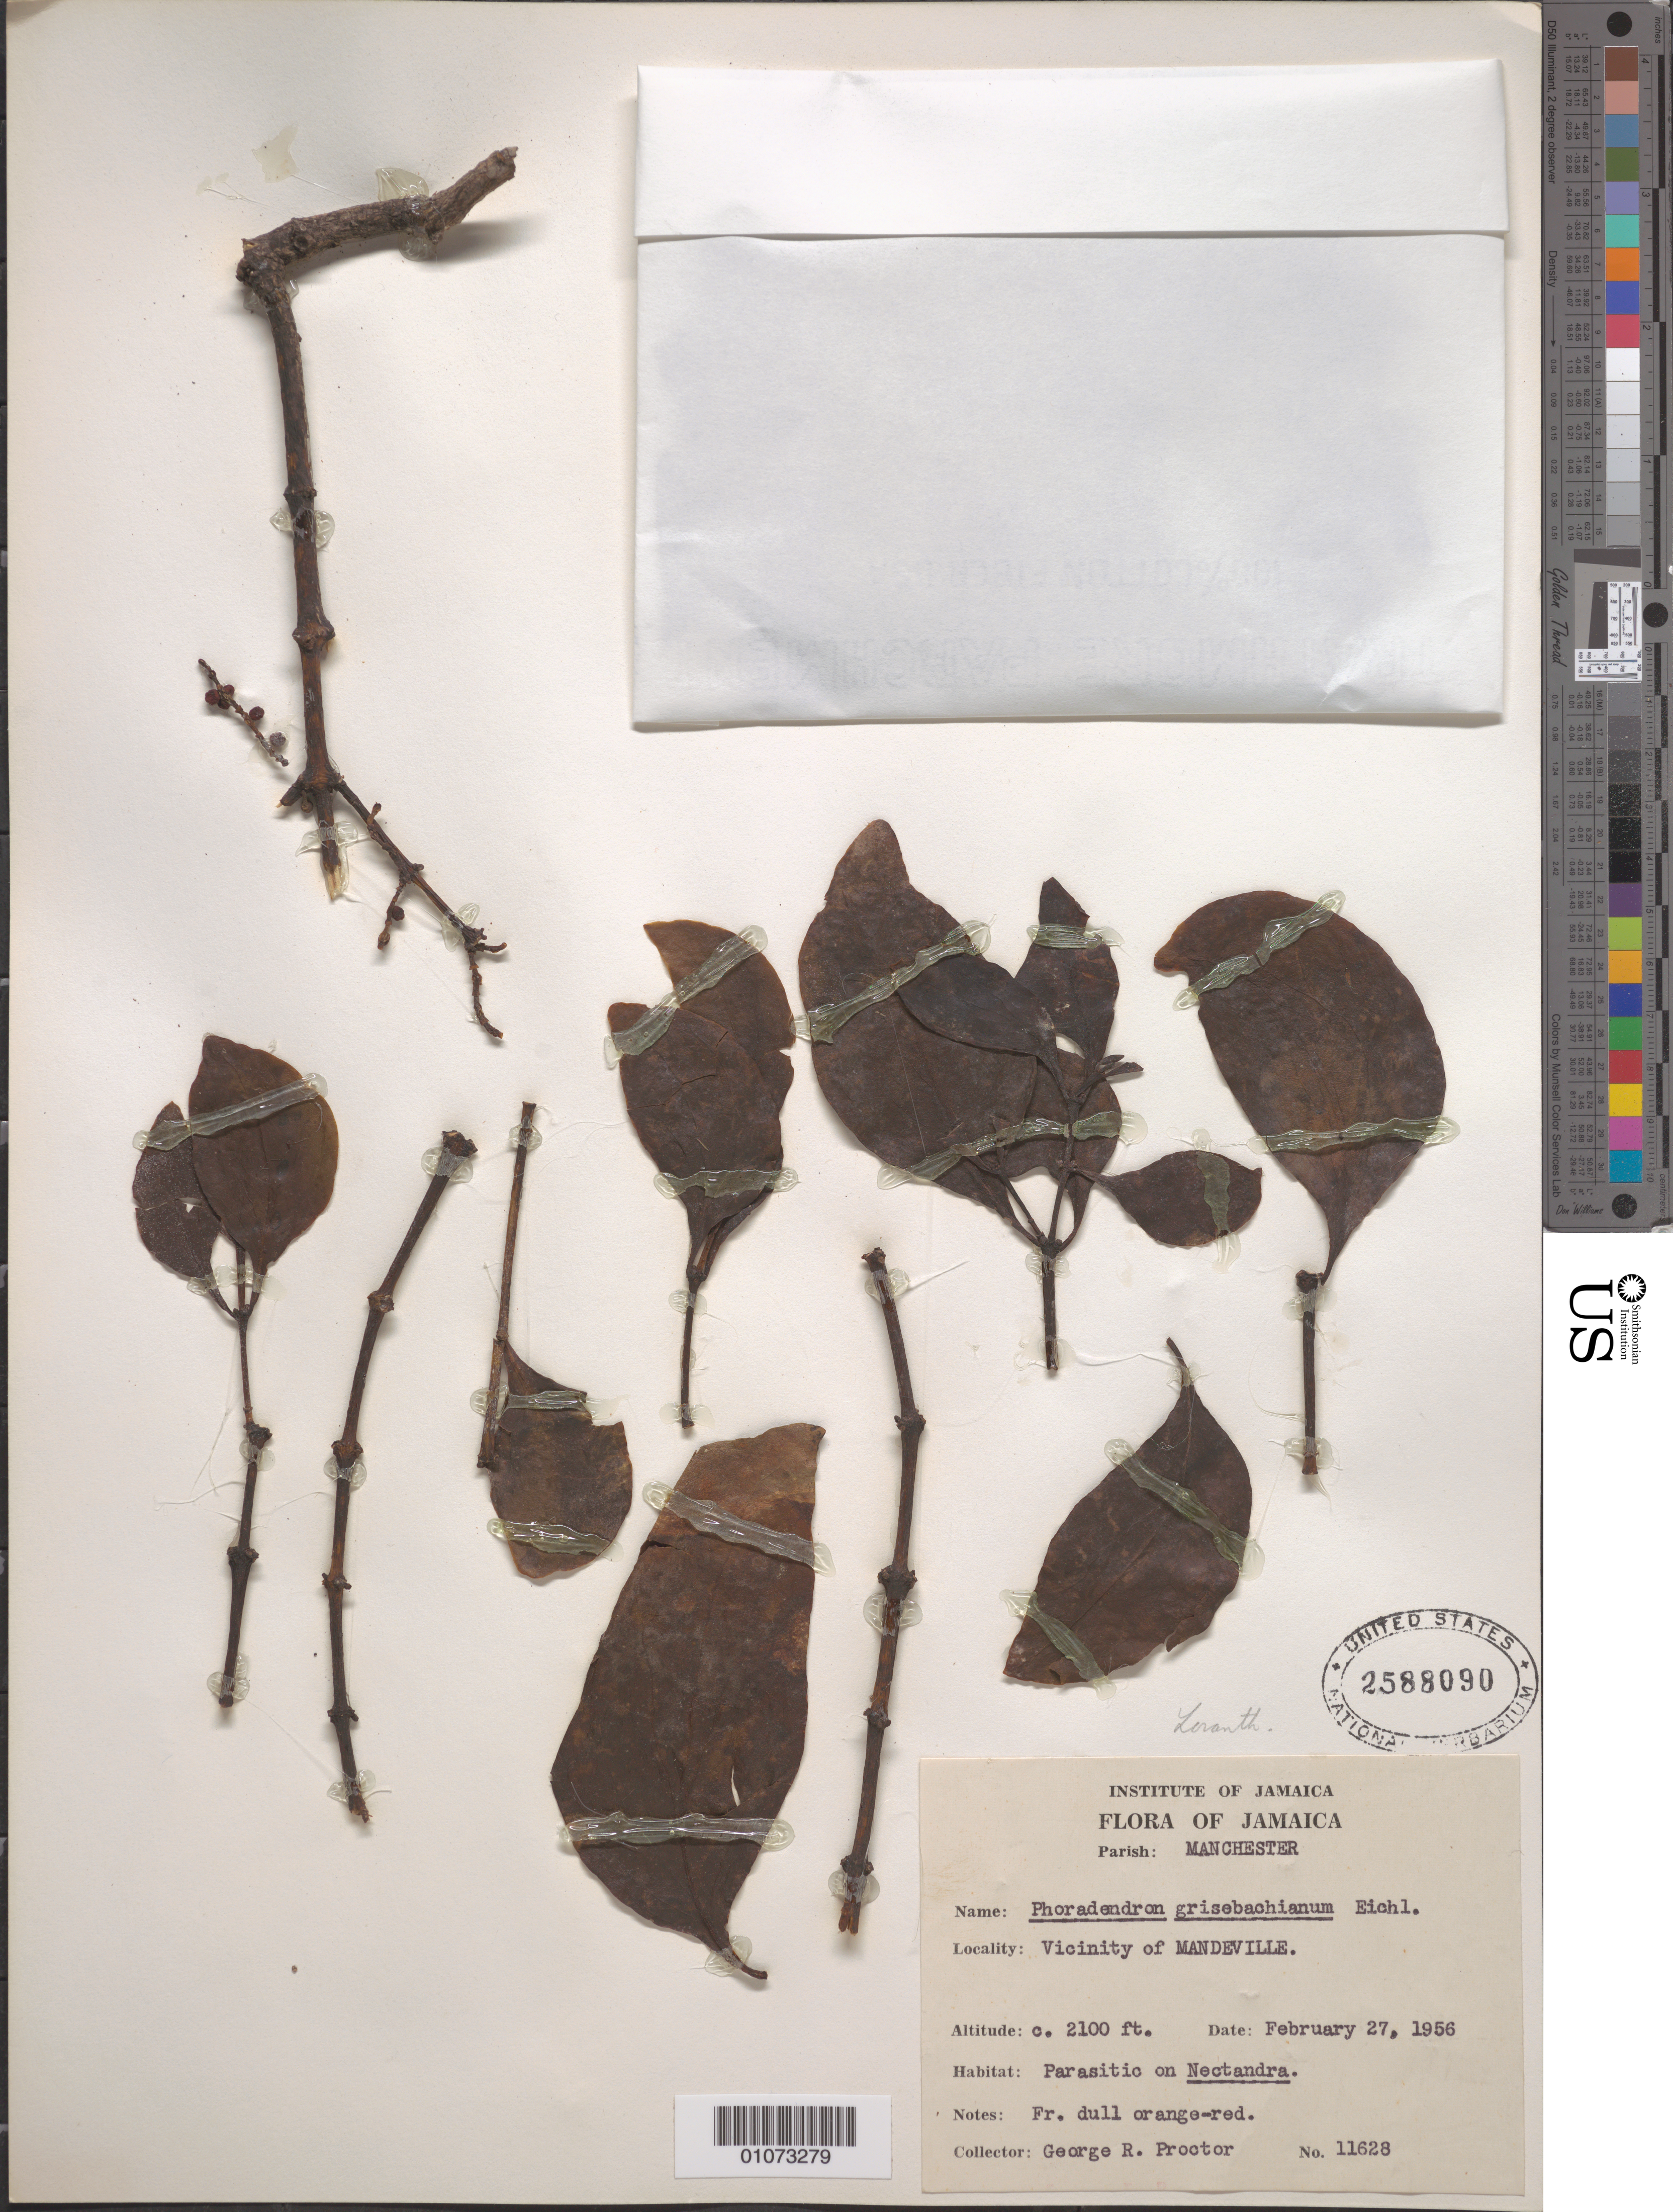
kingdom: Plantae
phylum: Tracheophyta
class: Magnoliopsida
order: Santalales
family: Viscaceae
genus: Phoradendron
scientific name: Phoradendron grisebachianum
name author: Eichler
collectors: G. R. Proctor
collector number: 11628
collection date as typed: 27 Feb 1956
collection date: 1956-02-27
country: Jamaica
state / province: Manchester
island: Jamaica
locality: Vicinity of Mandeville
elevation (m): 640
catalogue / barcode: US 2588090